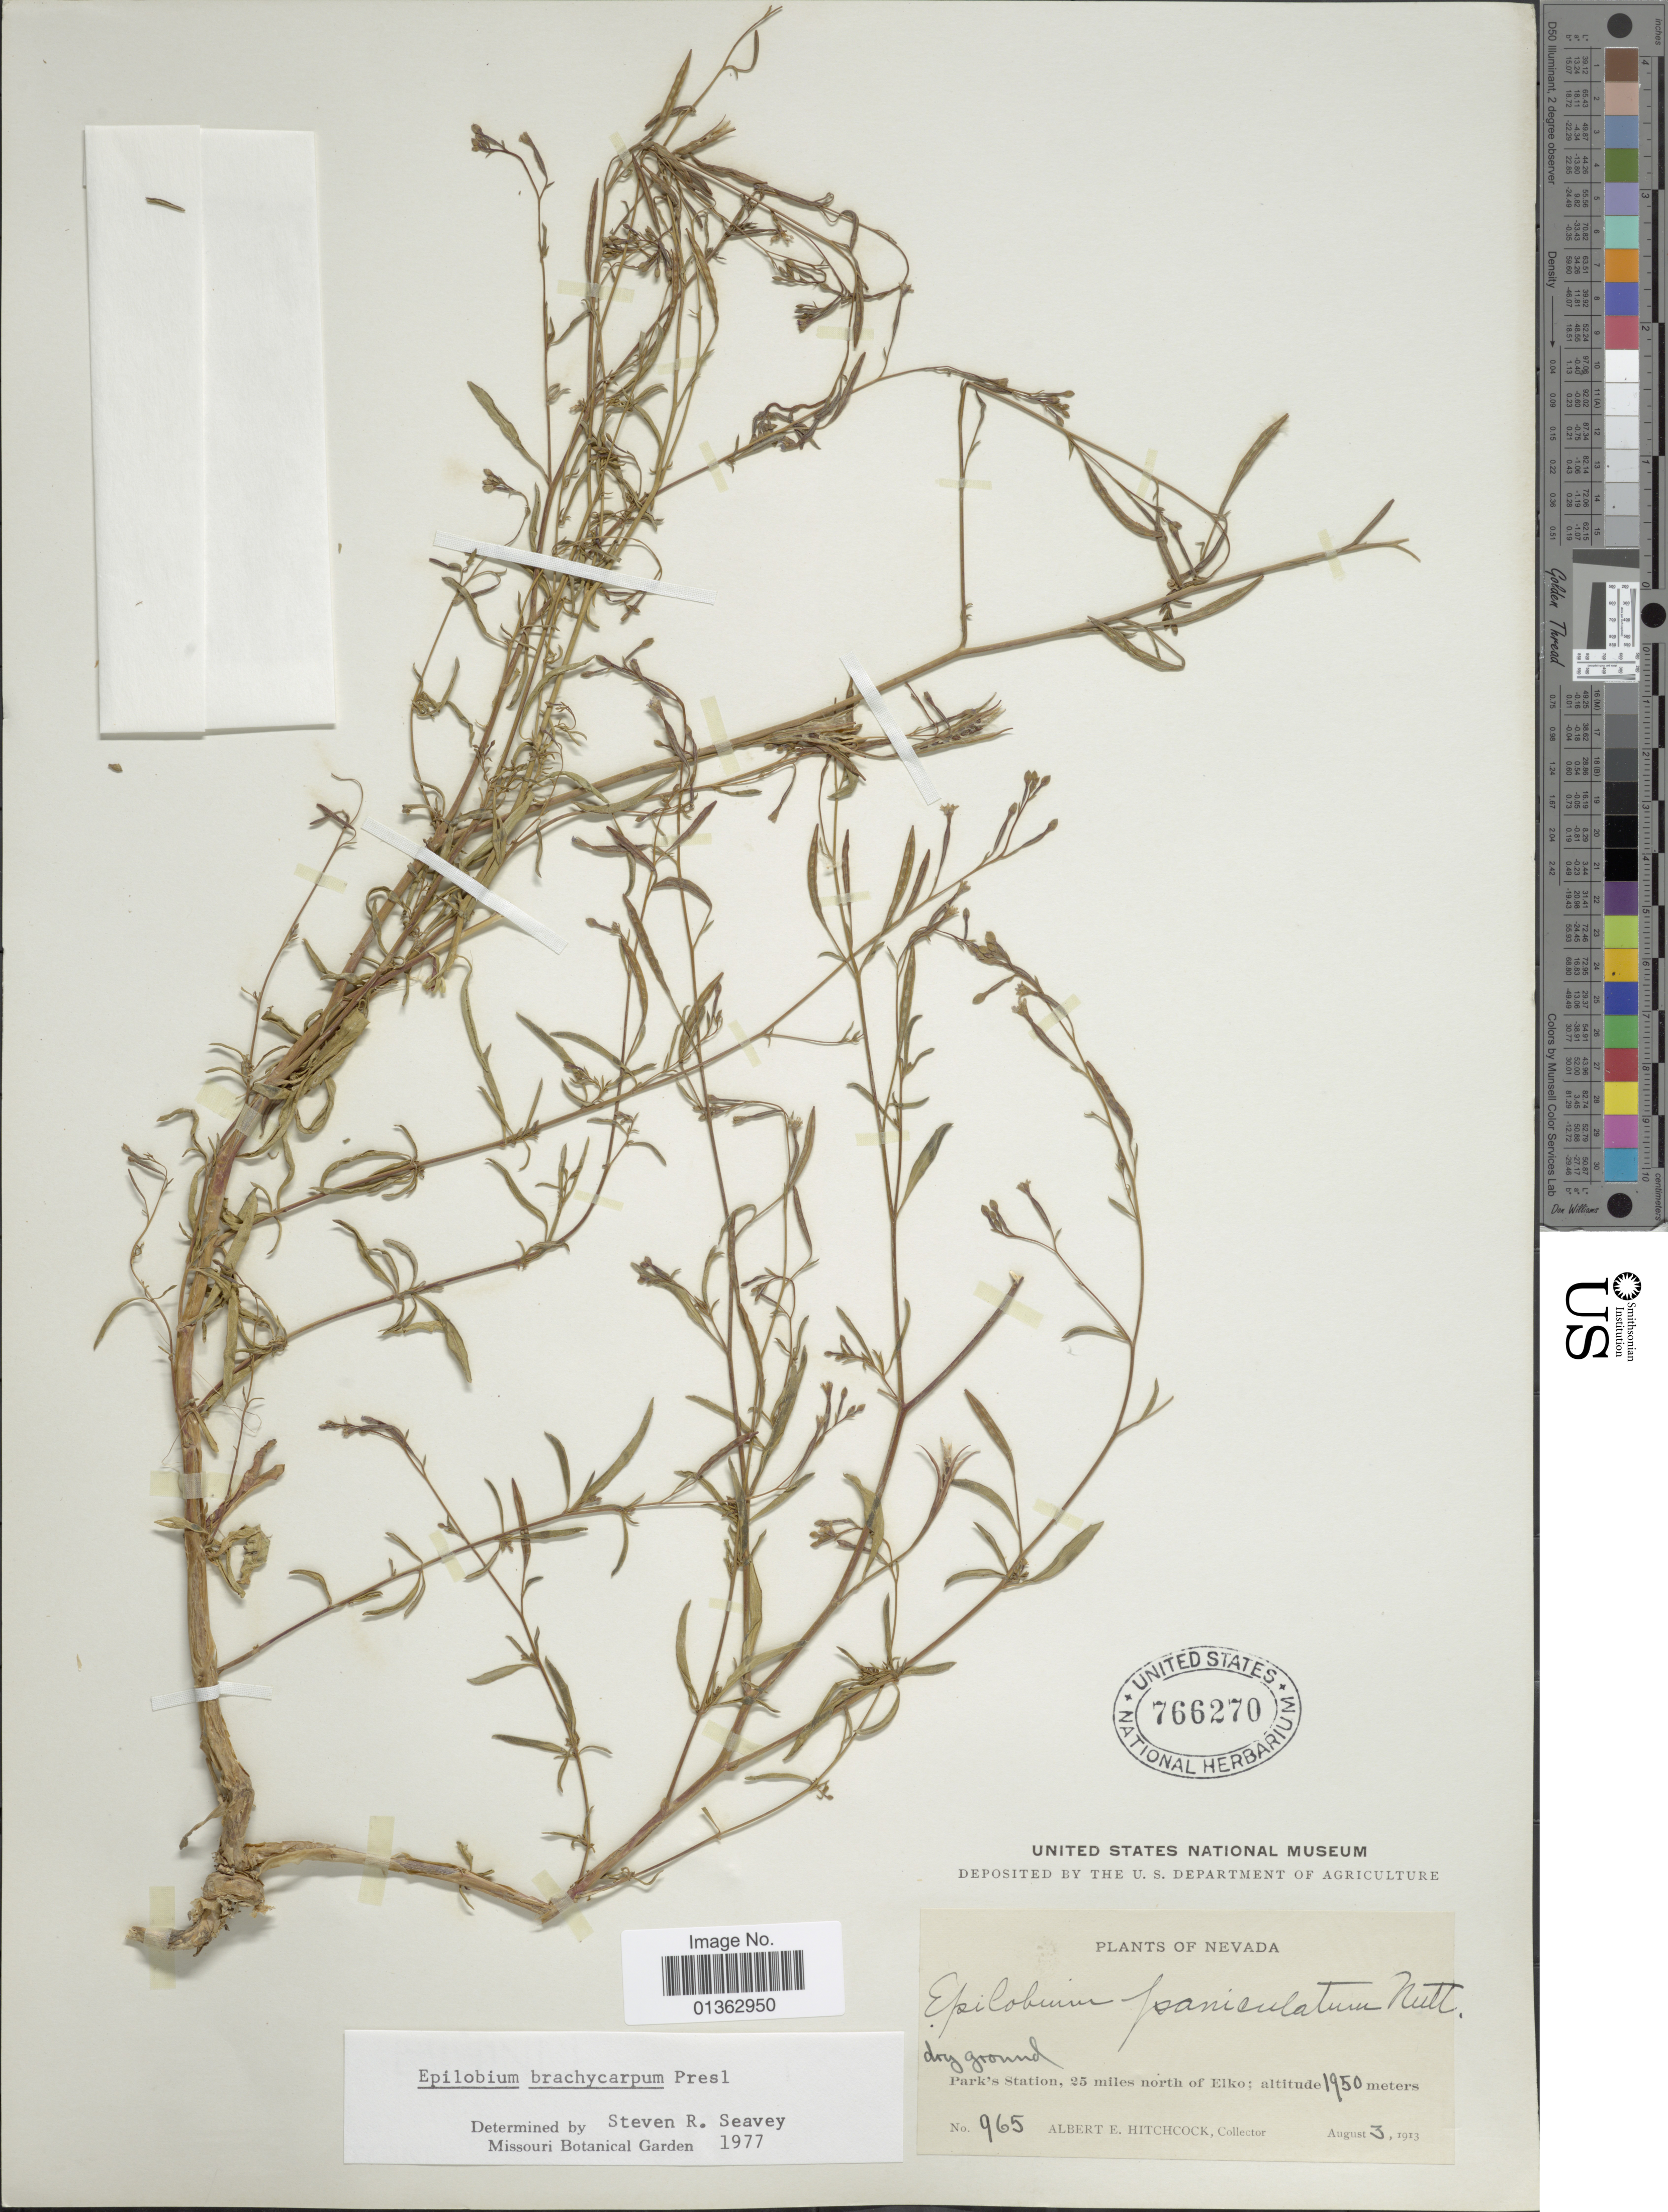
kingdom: Plantae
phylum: Tracheophyta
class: Magnoliopsida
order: Myrtales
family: Onagraceae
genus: Epilobium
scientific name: Epilobium brachycarpum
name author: C. Presl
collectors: A. Hitchcock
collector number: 965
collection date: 1913-08-03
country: United States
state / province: Nevada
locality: Park's Station, 25 miles north of Elko.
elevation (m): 1950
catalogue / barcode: US 766270